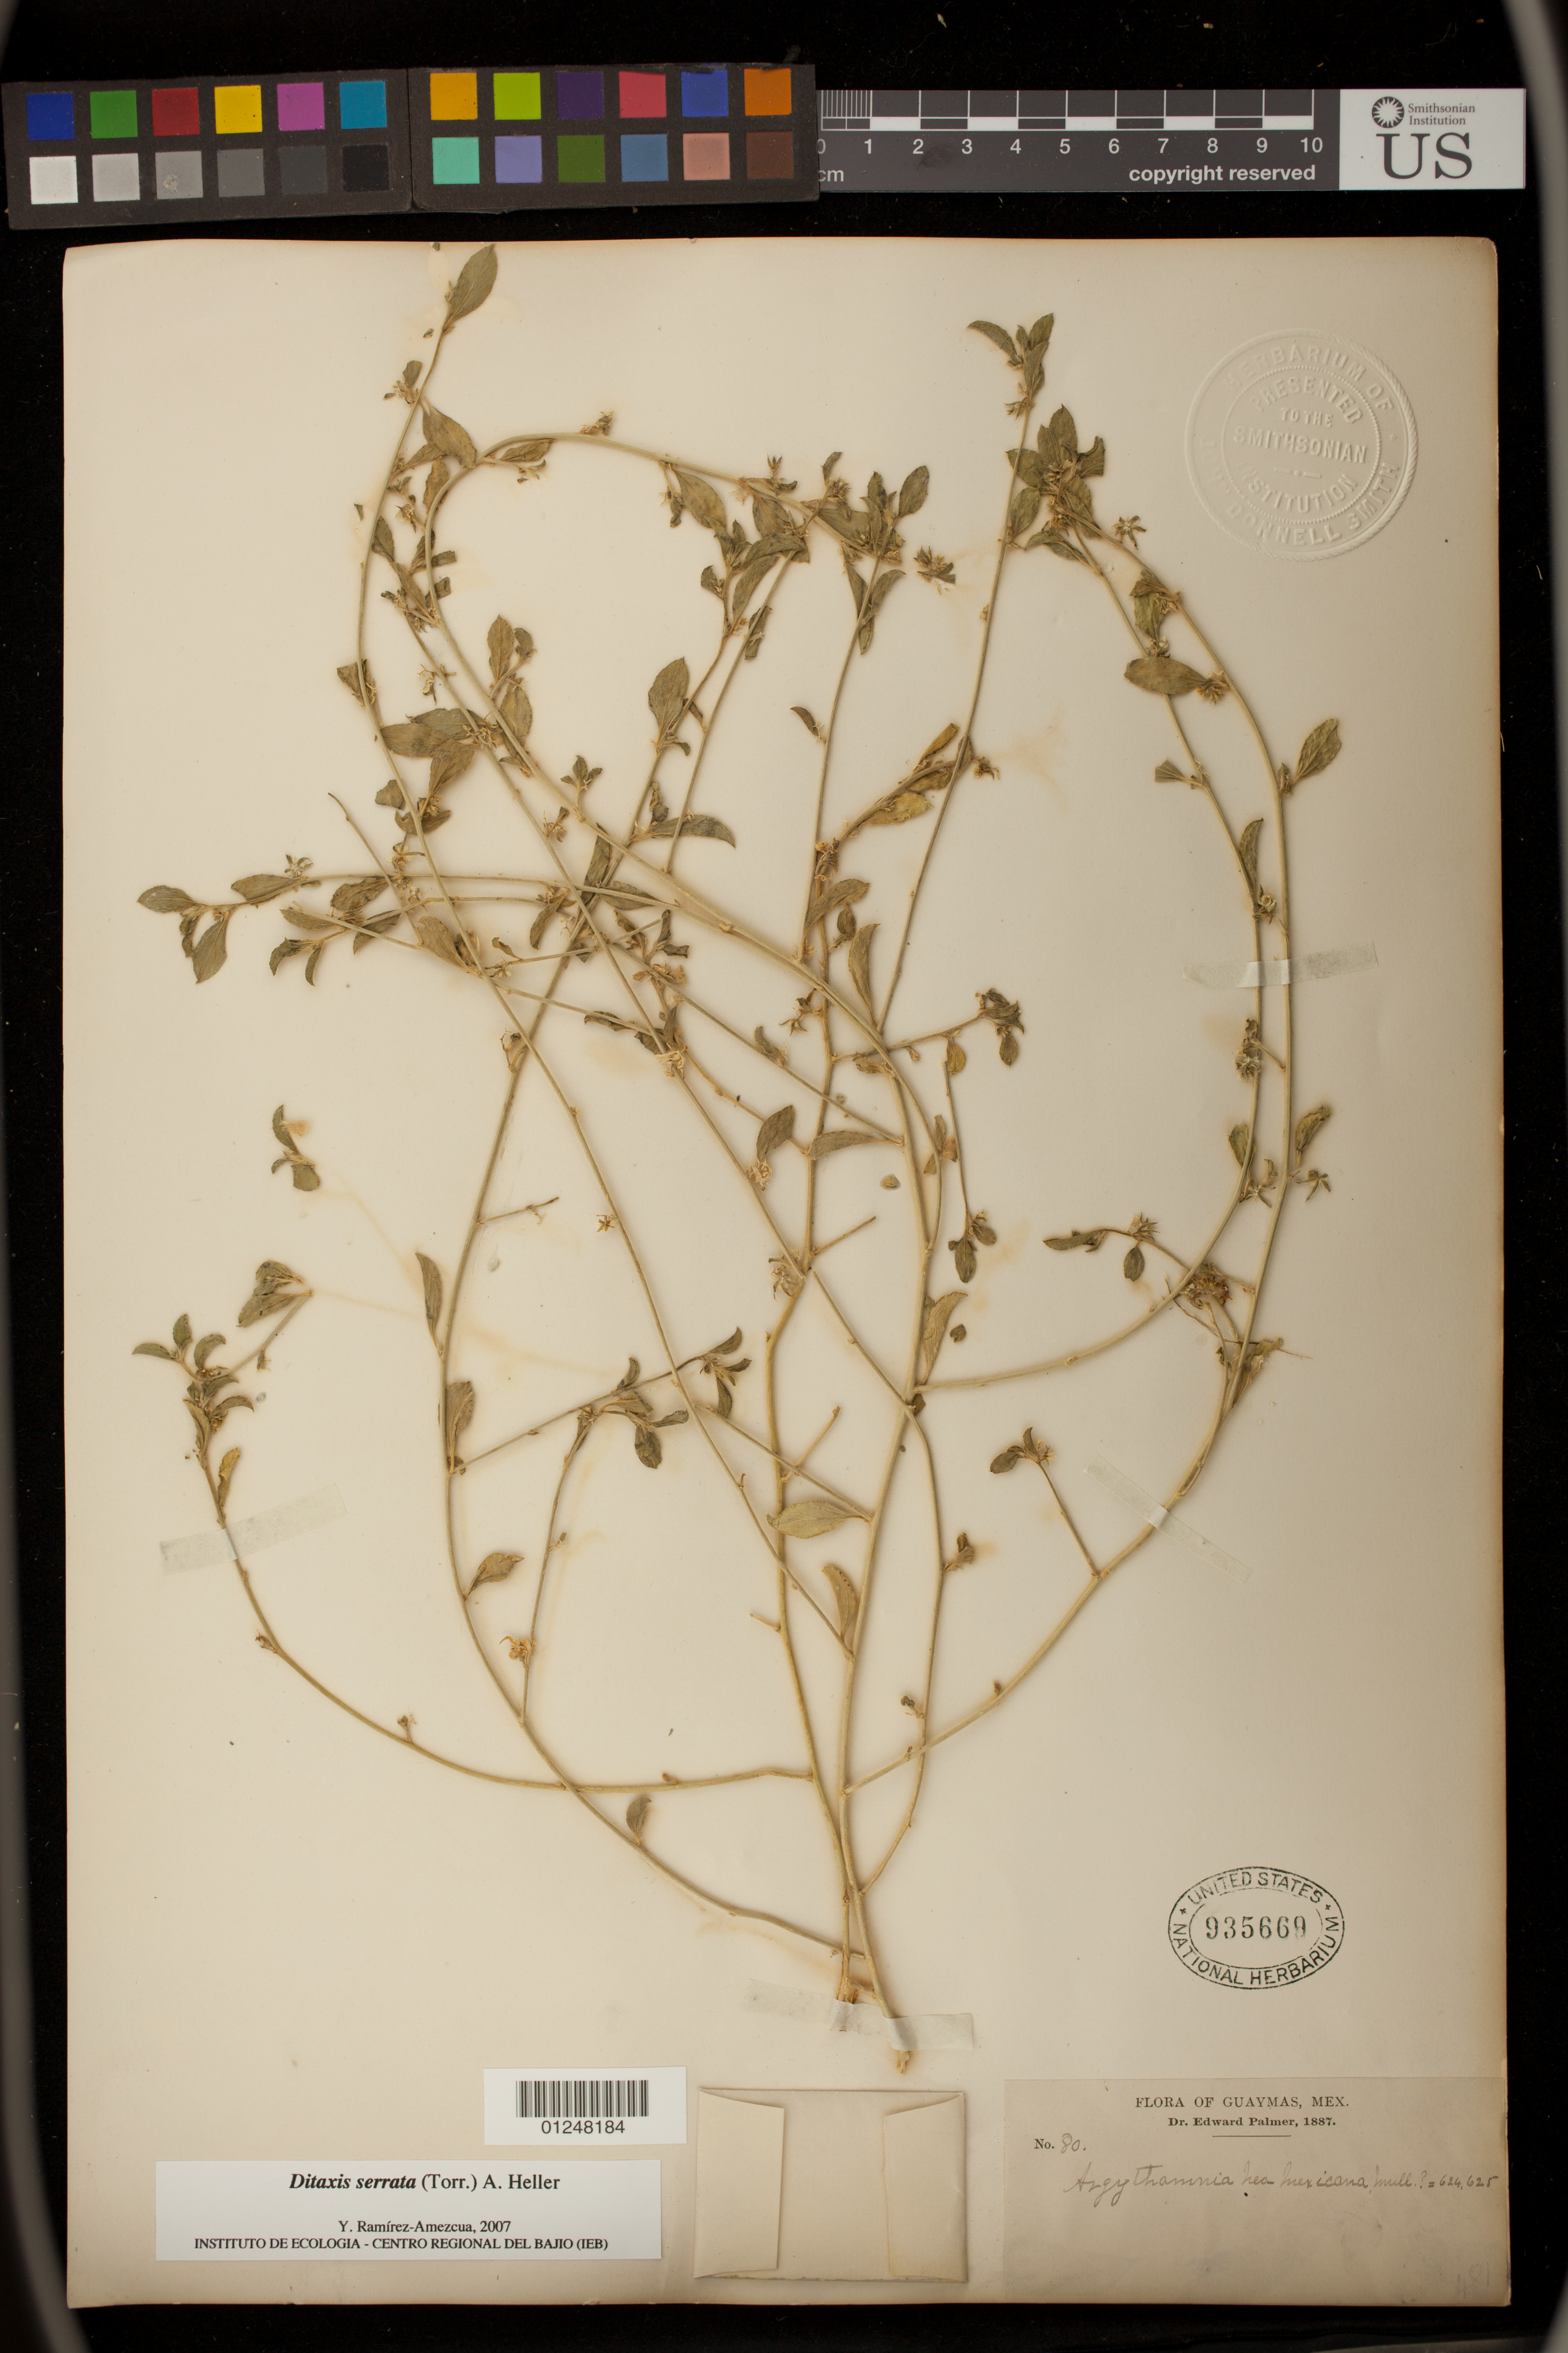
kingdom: Plantae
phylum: Tracheophyta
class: Magnoliopsida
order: Malpighiales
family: Euphorbiaceae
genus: Argythamnia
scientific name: Argythamnia serrata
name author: (Torr.) Müll. Arg.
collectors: E. Palmer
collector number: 80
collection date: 1887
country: Mexico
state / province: Sonora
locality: Guaymas.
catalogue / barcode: US 935669